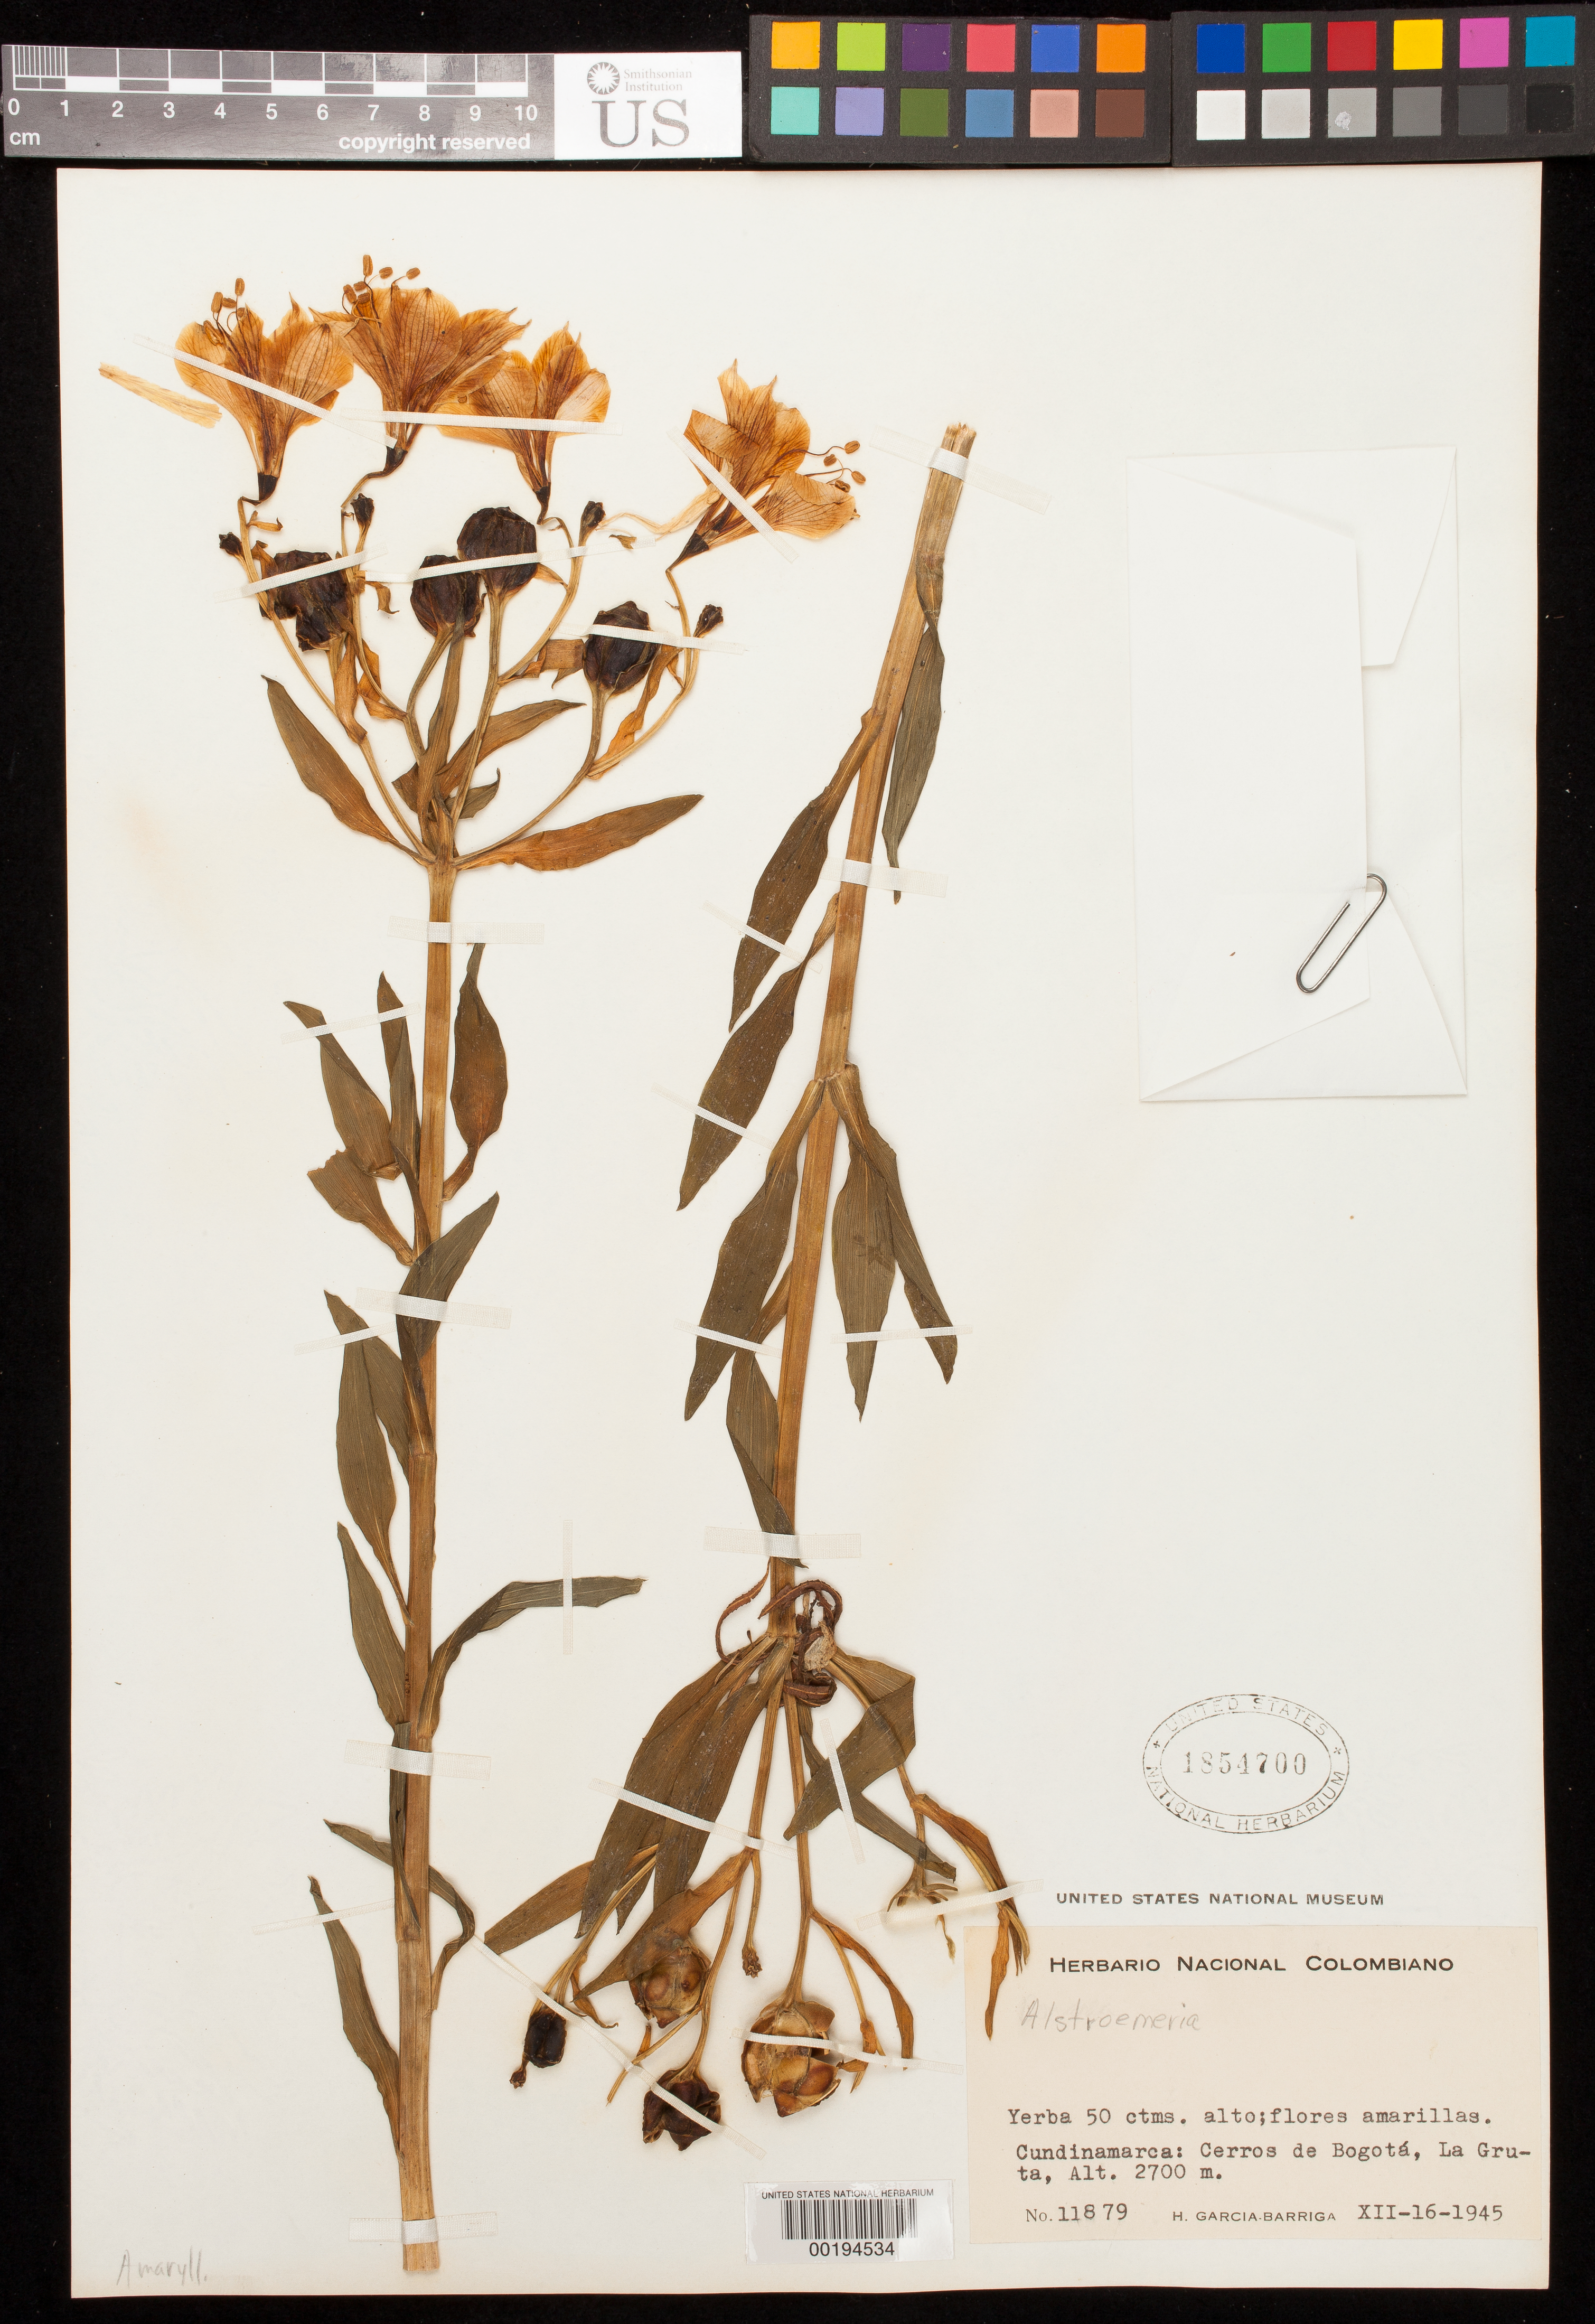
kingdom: Plantae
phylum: Tracheophyta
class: Liliopsida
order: Liliales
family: Alstroemeriaceae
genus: Alstroemeria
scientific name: Alstroemeria sp.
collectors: H. García Barriga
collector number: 11879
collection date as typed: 16 Dec 1945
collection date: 1945-12-16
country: Colombia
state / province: Bogota D.C. / Cundinamarca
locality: Cerros de Bogota, la Gruta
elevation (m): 2700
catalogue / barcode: US 1854700